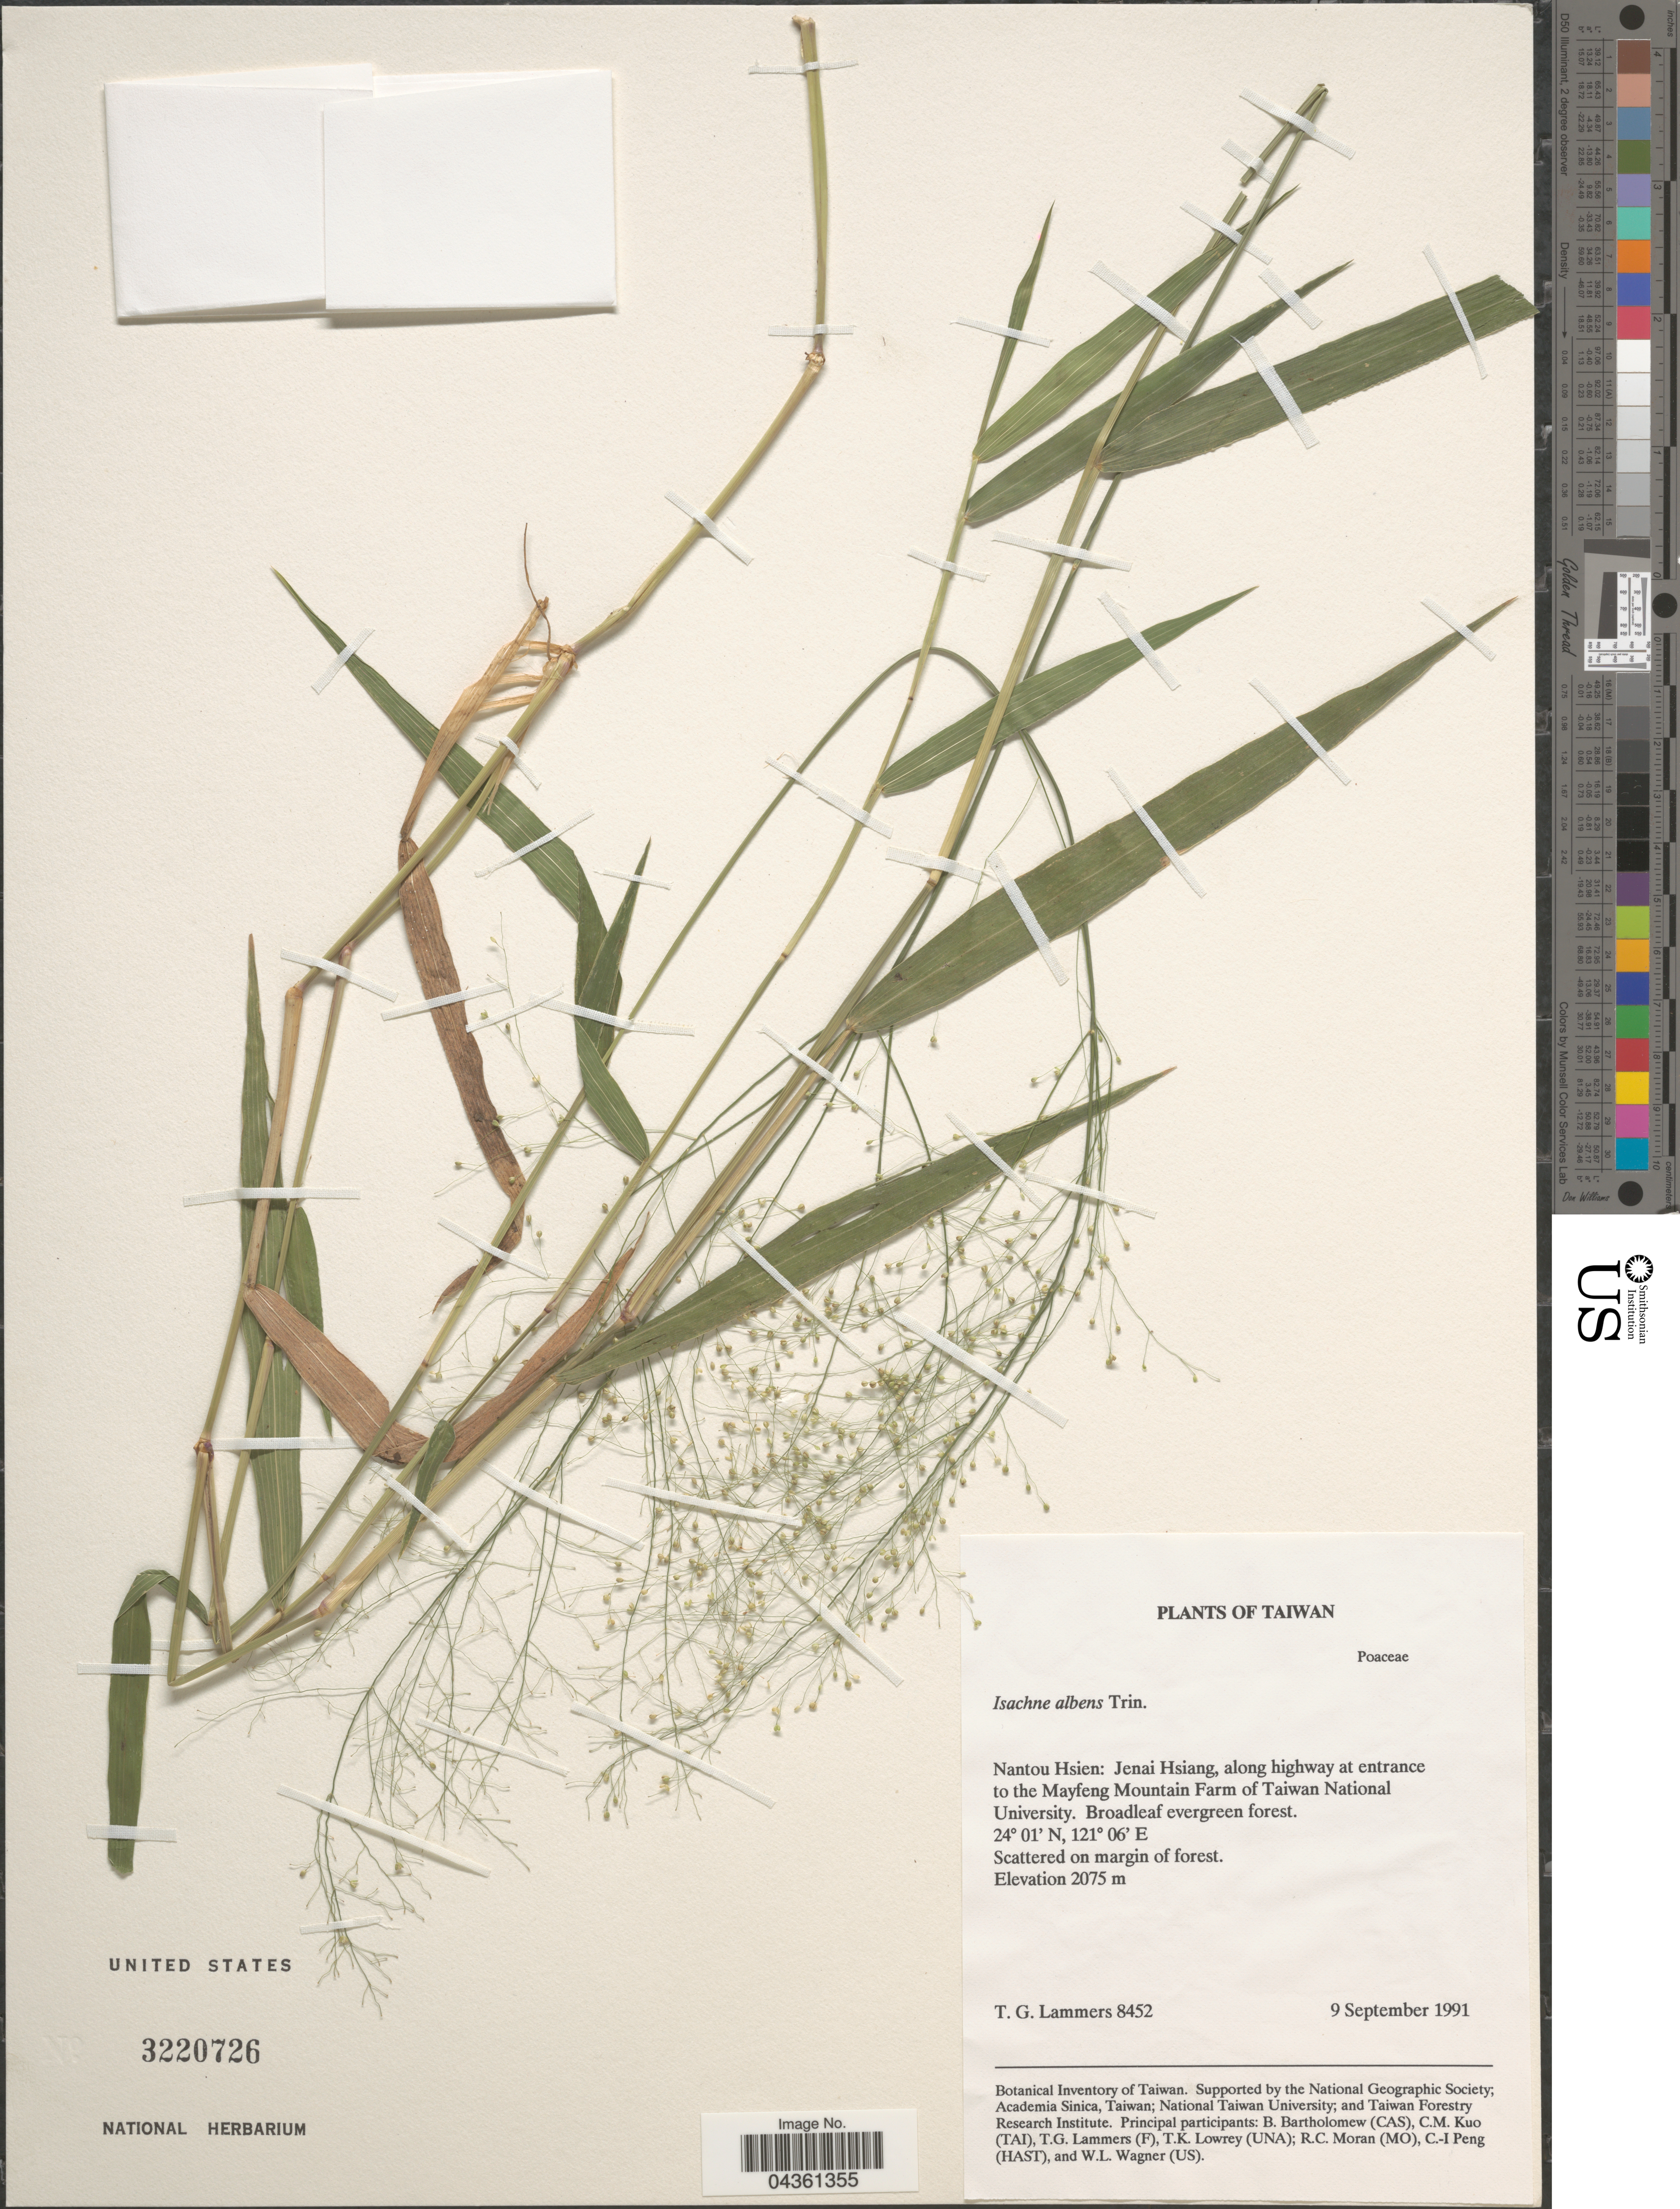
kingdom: Plantae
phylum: Tracheophyta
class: Liliopsida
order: Poales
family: Poaceae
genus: Isachne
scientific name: Isachne albens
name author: Trin.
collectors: T. Lammers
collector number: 8452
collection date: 1991-09-09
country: Taiwan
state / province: Nantou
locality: Nantou Hsien: Jenai Hsiang, along highway at entrance to the Mayfeng Mountain Farm of Taiwan National University. Broadleaf evergreen forest. Scattered on margin forest.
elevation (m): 2075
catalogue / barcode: US 3220726